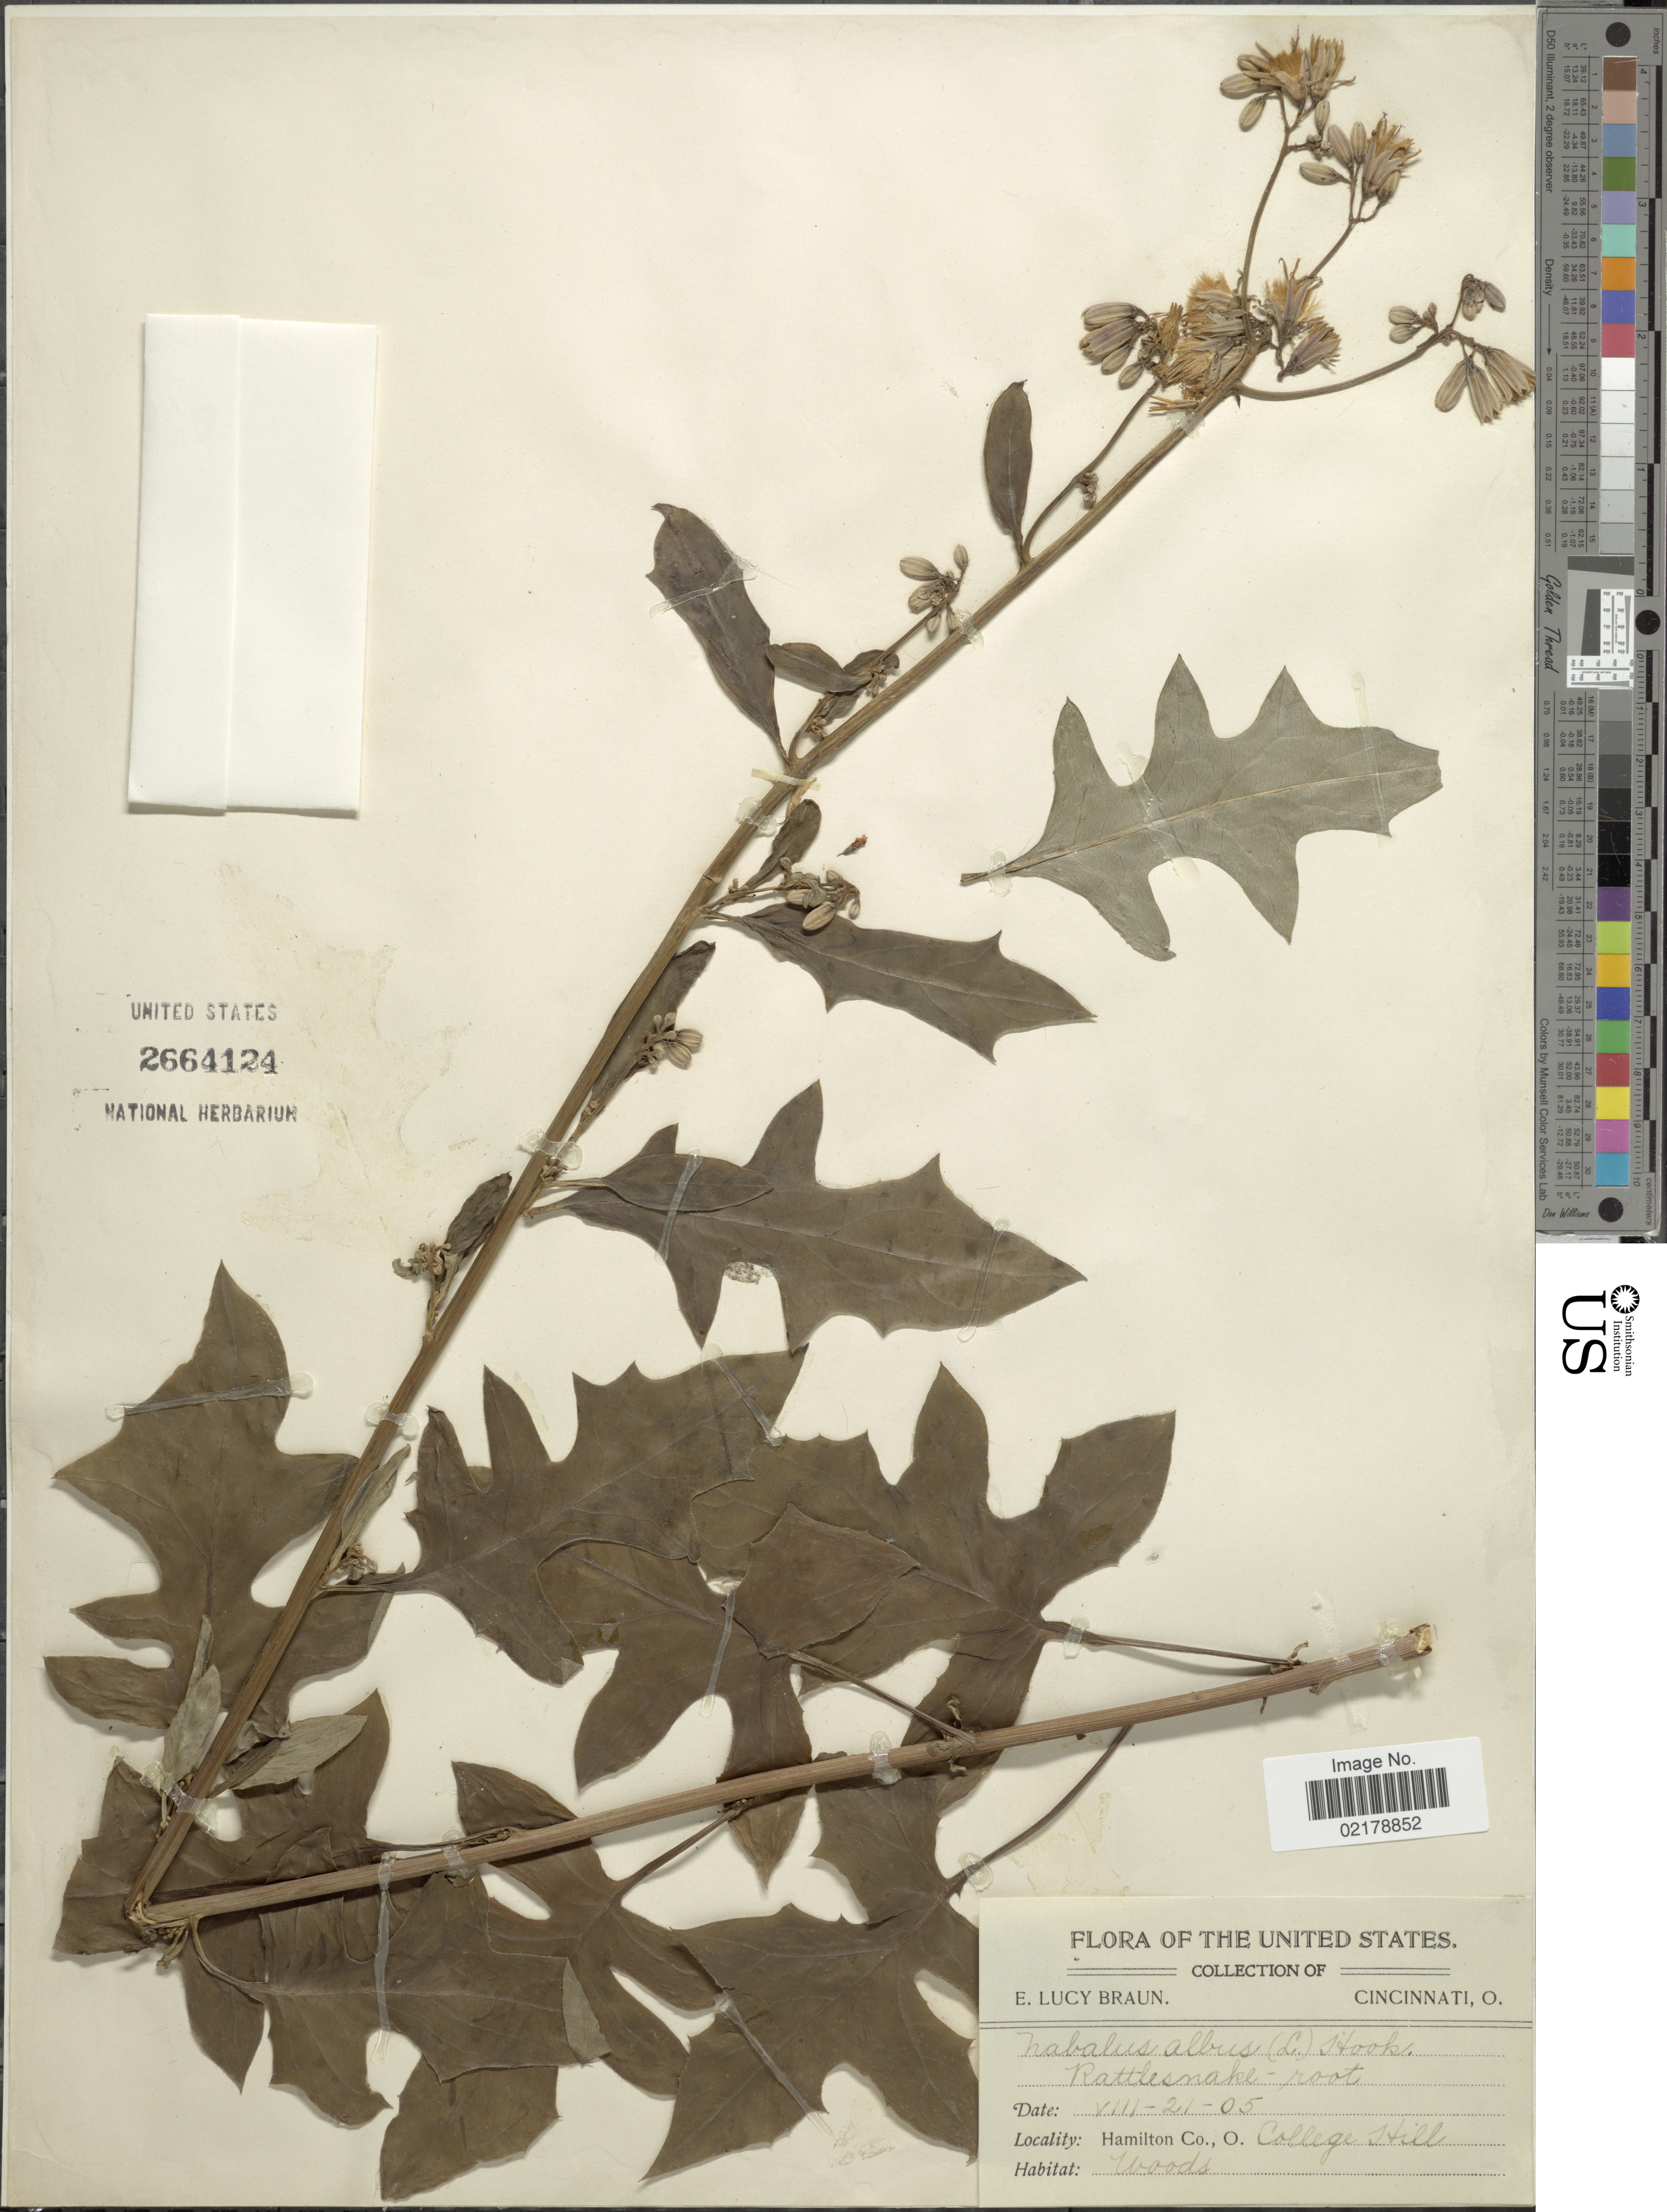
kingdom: Plantae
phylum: Tracheophyta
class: Magnoliopsida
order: Asterales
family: Asteraceae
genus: Nabalus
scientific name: Nabalus albus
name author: (L.) Hook.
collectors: E. L. Braun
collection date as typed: Transcribed d/m/y: 21/8/05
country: United States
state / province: Ohio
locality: Hamilton Co., O. College Hill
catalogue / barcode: US 2664124